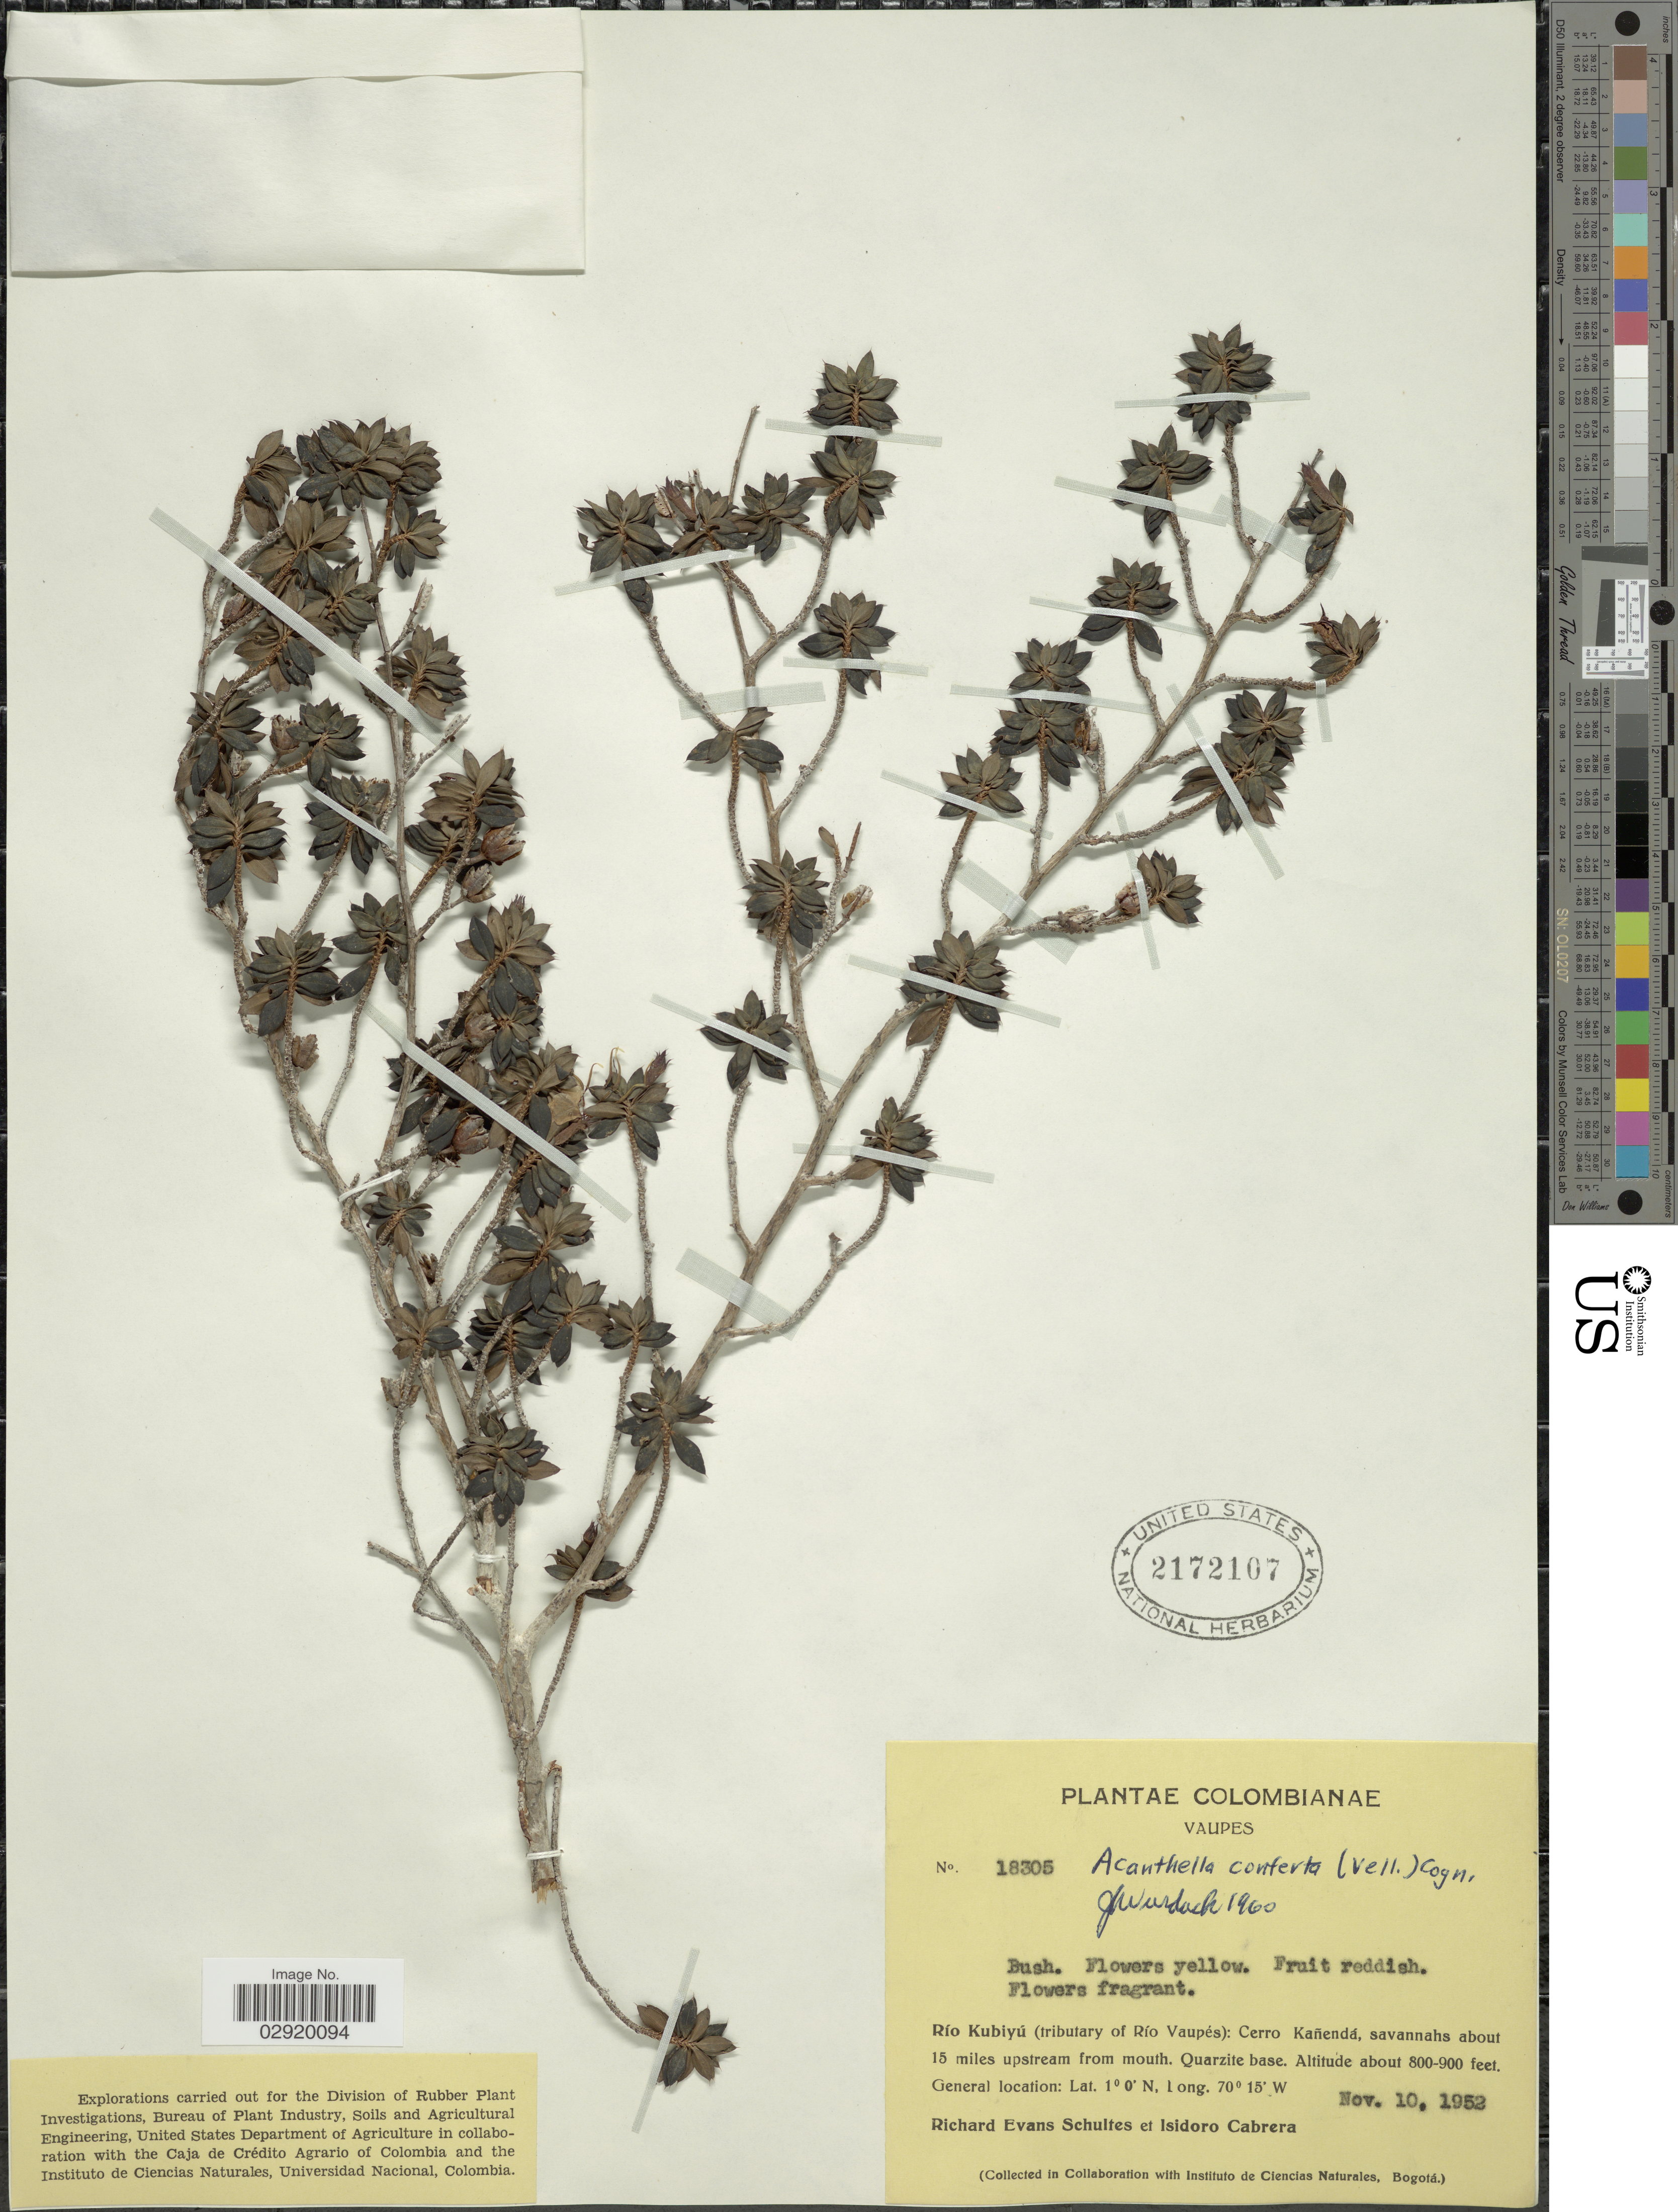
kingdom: Plantae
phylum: Tracheophyta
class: Magnoliopsida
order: Myrtales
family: Melastomataceae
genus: Acanthella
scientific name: Acanthella sprucei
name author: Benth. & Hook. f.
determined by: Nunes da Silva, Diego, (RB), Jardim Botanico do Rio de Janeiro - Herbario (BRAZIL)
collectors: R. E. Schultes & I. Cabrera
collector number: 18305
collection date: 1952-11-10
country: Colombia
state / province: Vaupés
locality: Río Kubiyú (tributary of Río Vaupés): Cerro Kañendá, savannahs about 15 miles upstream from mouth. Quartzite base.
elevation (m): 244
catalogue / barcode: US 2172107